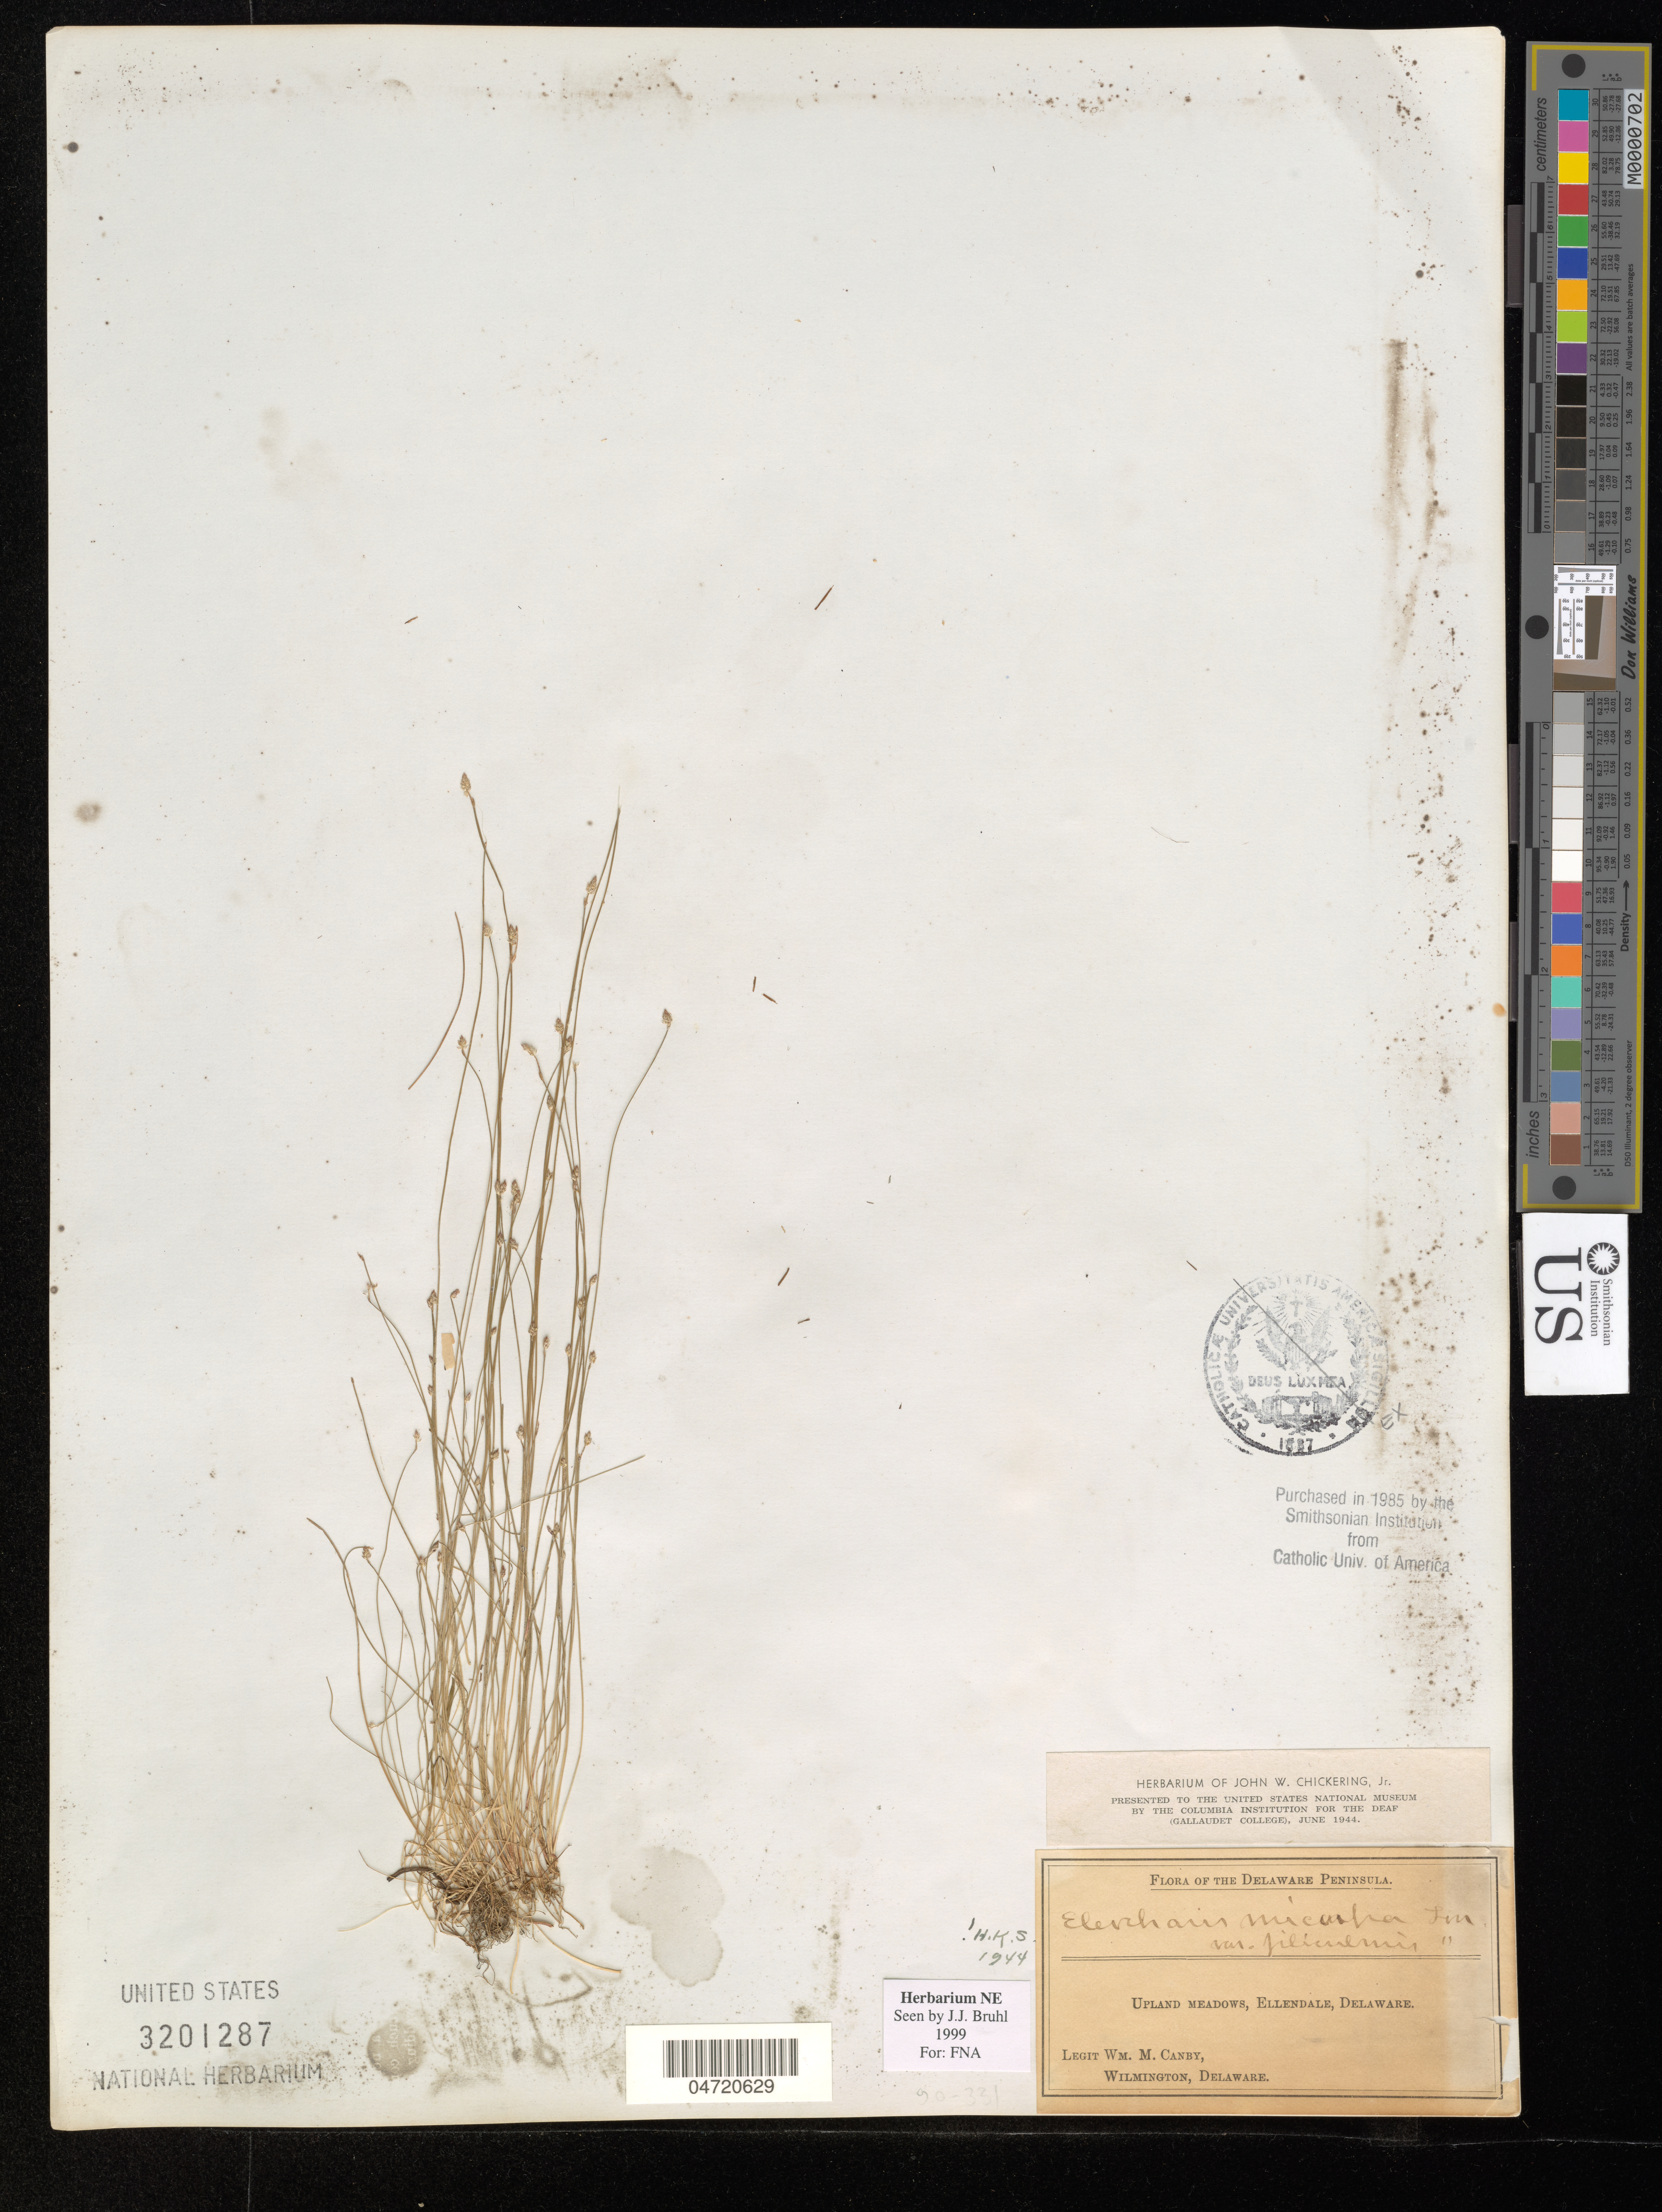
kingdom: Plantae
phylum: Tracheophyta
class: Liliopsida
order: Poales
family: Cyperaceae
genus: Eleocharis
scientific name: Eleocharis microcarpa var. filiculmis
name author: Torr.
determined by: Bruhl, J. J., (NE), University of New England (AUSTRALIA)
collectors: W. M. Canby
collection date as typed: Transcribed d/m/y: /8/74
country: United States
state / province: Delaware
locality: Ellendale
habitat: Upland meadows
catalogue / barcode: US 3201287